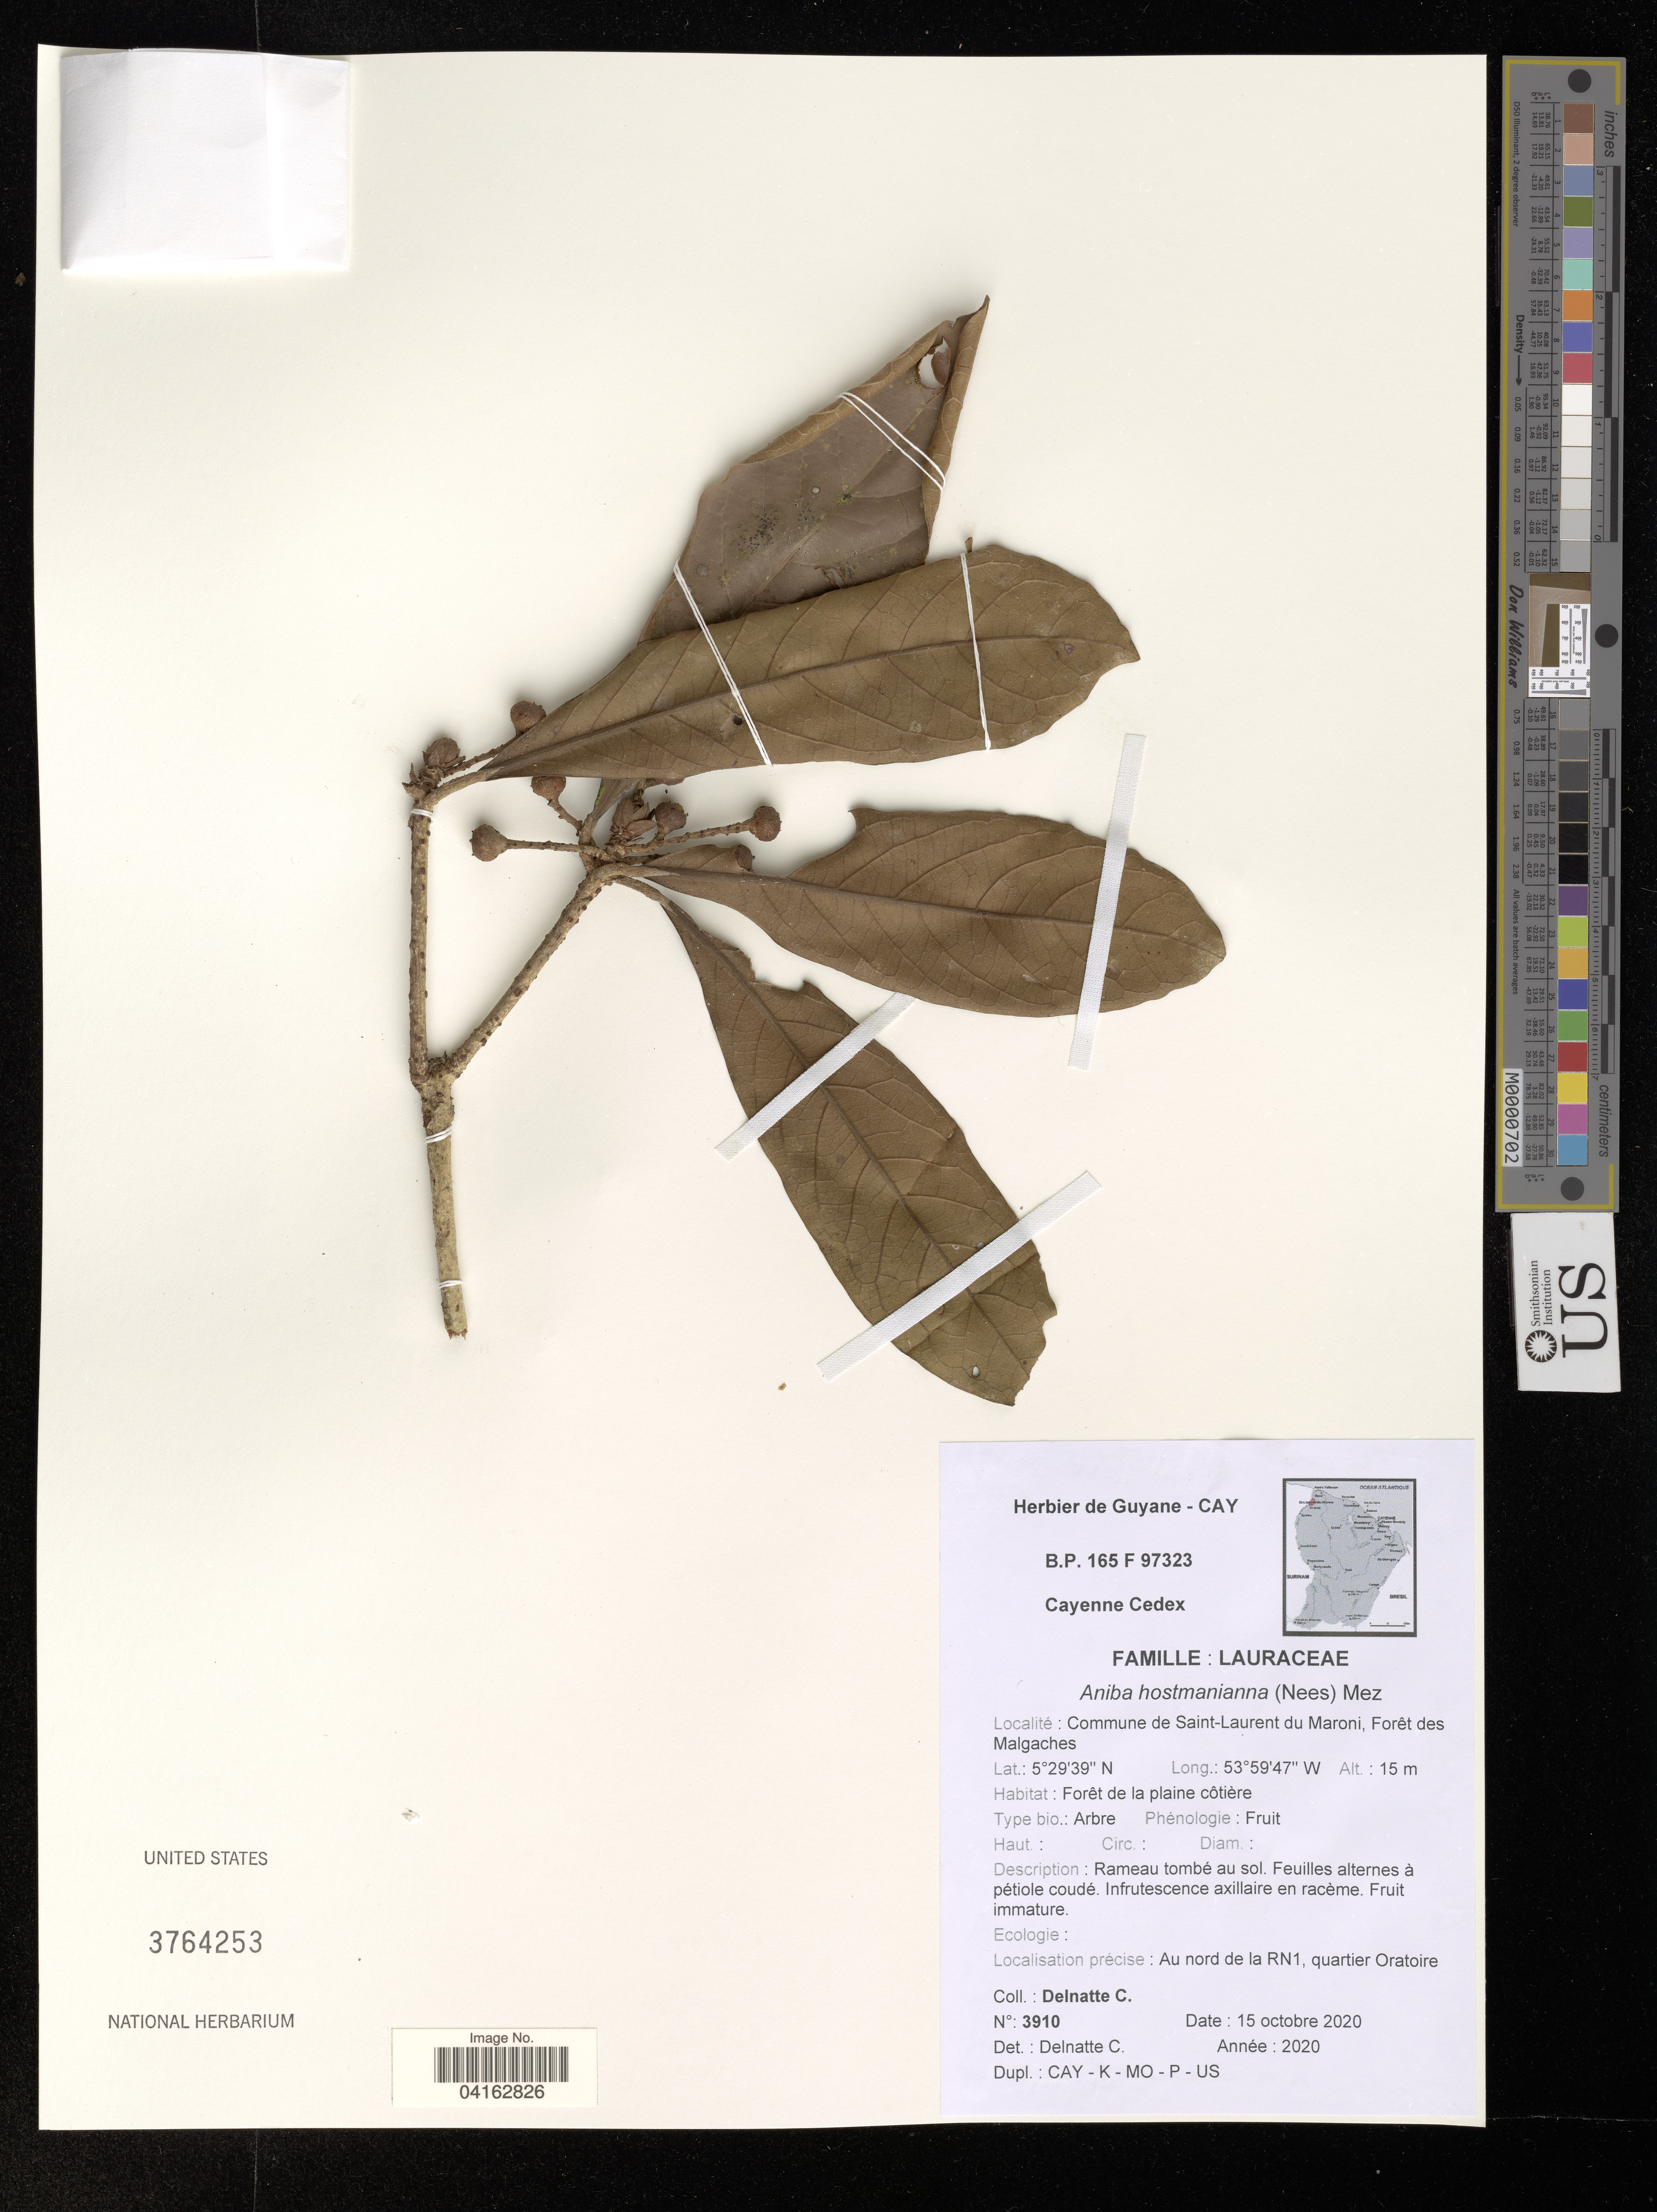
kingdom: Plantae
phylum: Tracheophyta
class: Magnoliopsida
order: Laurales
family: Lauraceae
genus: Aniba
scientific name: Aniba hostmanniana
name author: (Nees) Mez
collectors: C. Delnatte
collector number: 3910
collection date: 2020-10-15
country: French Guiana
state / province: Cayenne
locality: Commune de Saint-Laurent du Maroni, Forêt des Malgaches.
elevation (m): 15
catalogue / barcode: US 3764253